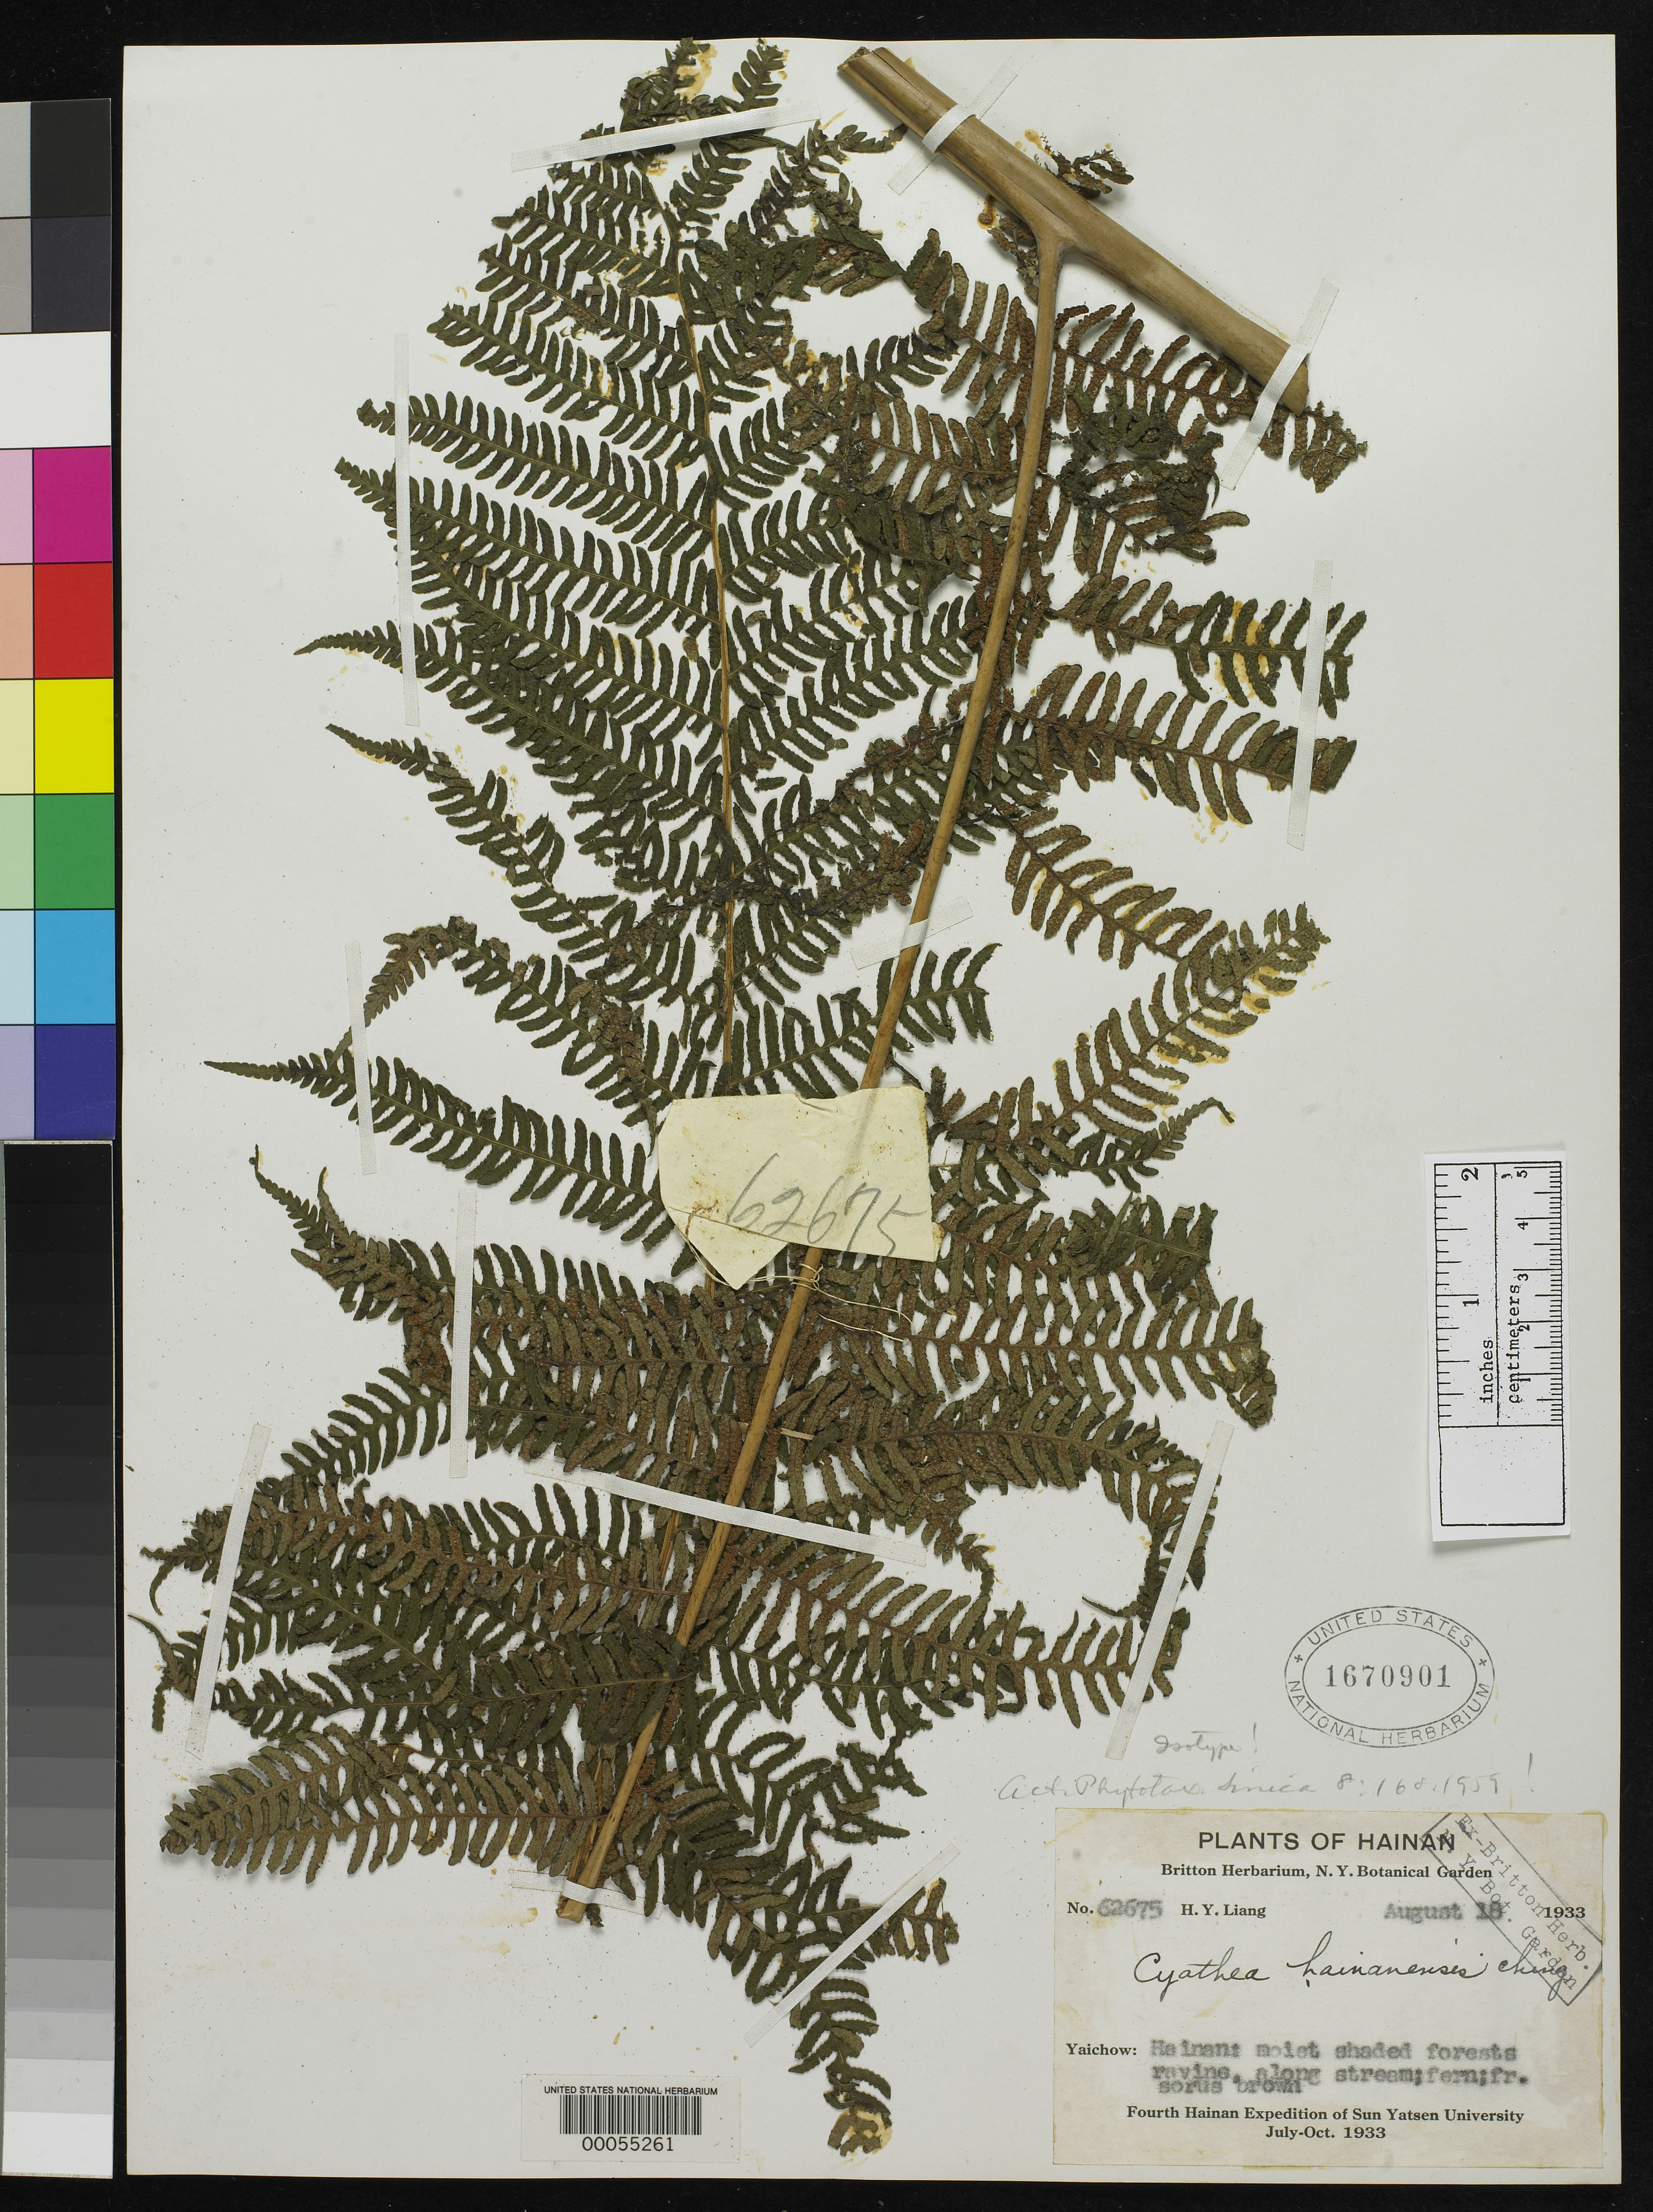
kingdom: Plantae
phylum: Tracheophyta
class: Polypodiopsida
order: Cyatheales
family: Cyatheaceae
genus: Cyathea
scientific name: Cyathea hainanensis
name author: Ching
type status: Isotype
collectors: H. Y. Liang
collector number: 62675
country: China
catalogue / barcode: US 1670901